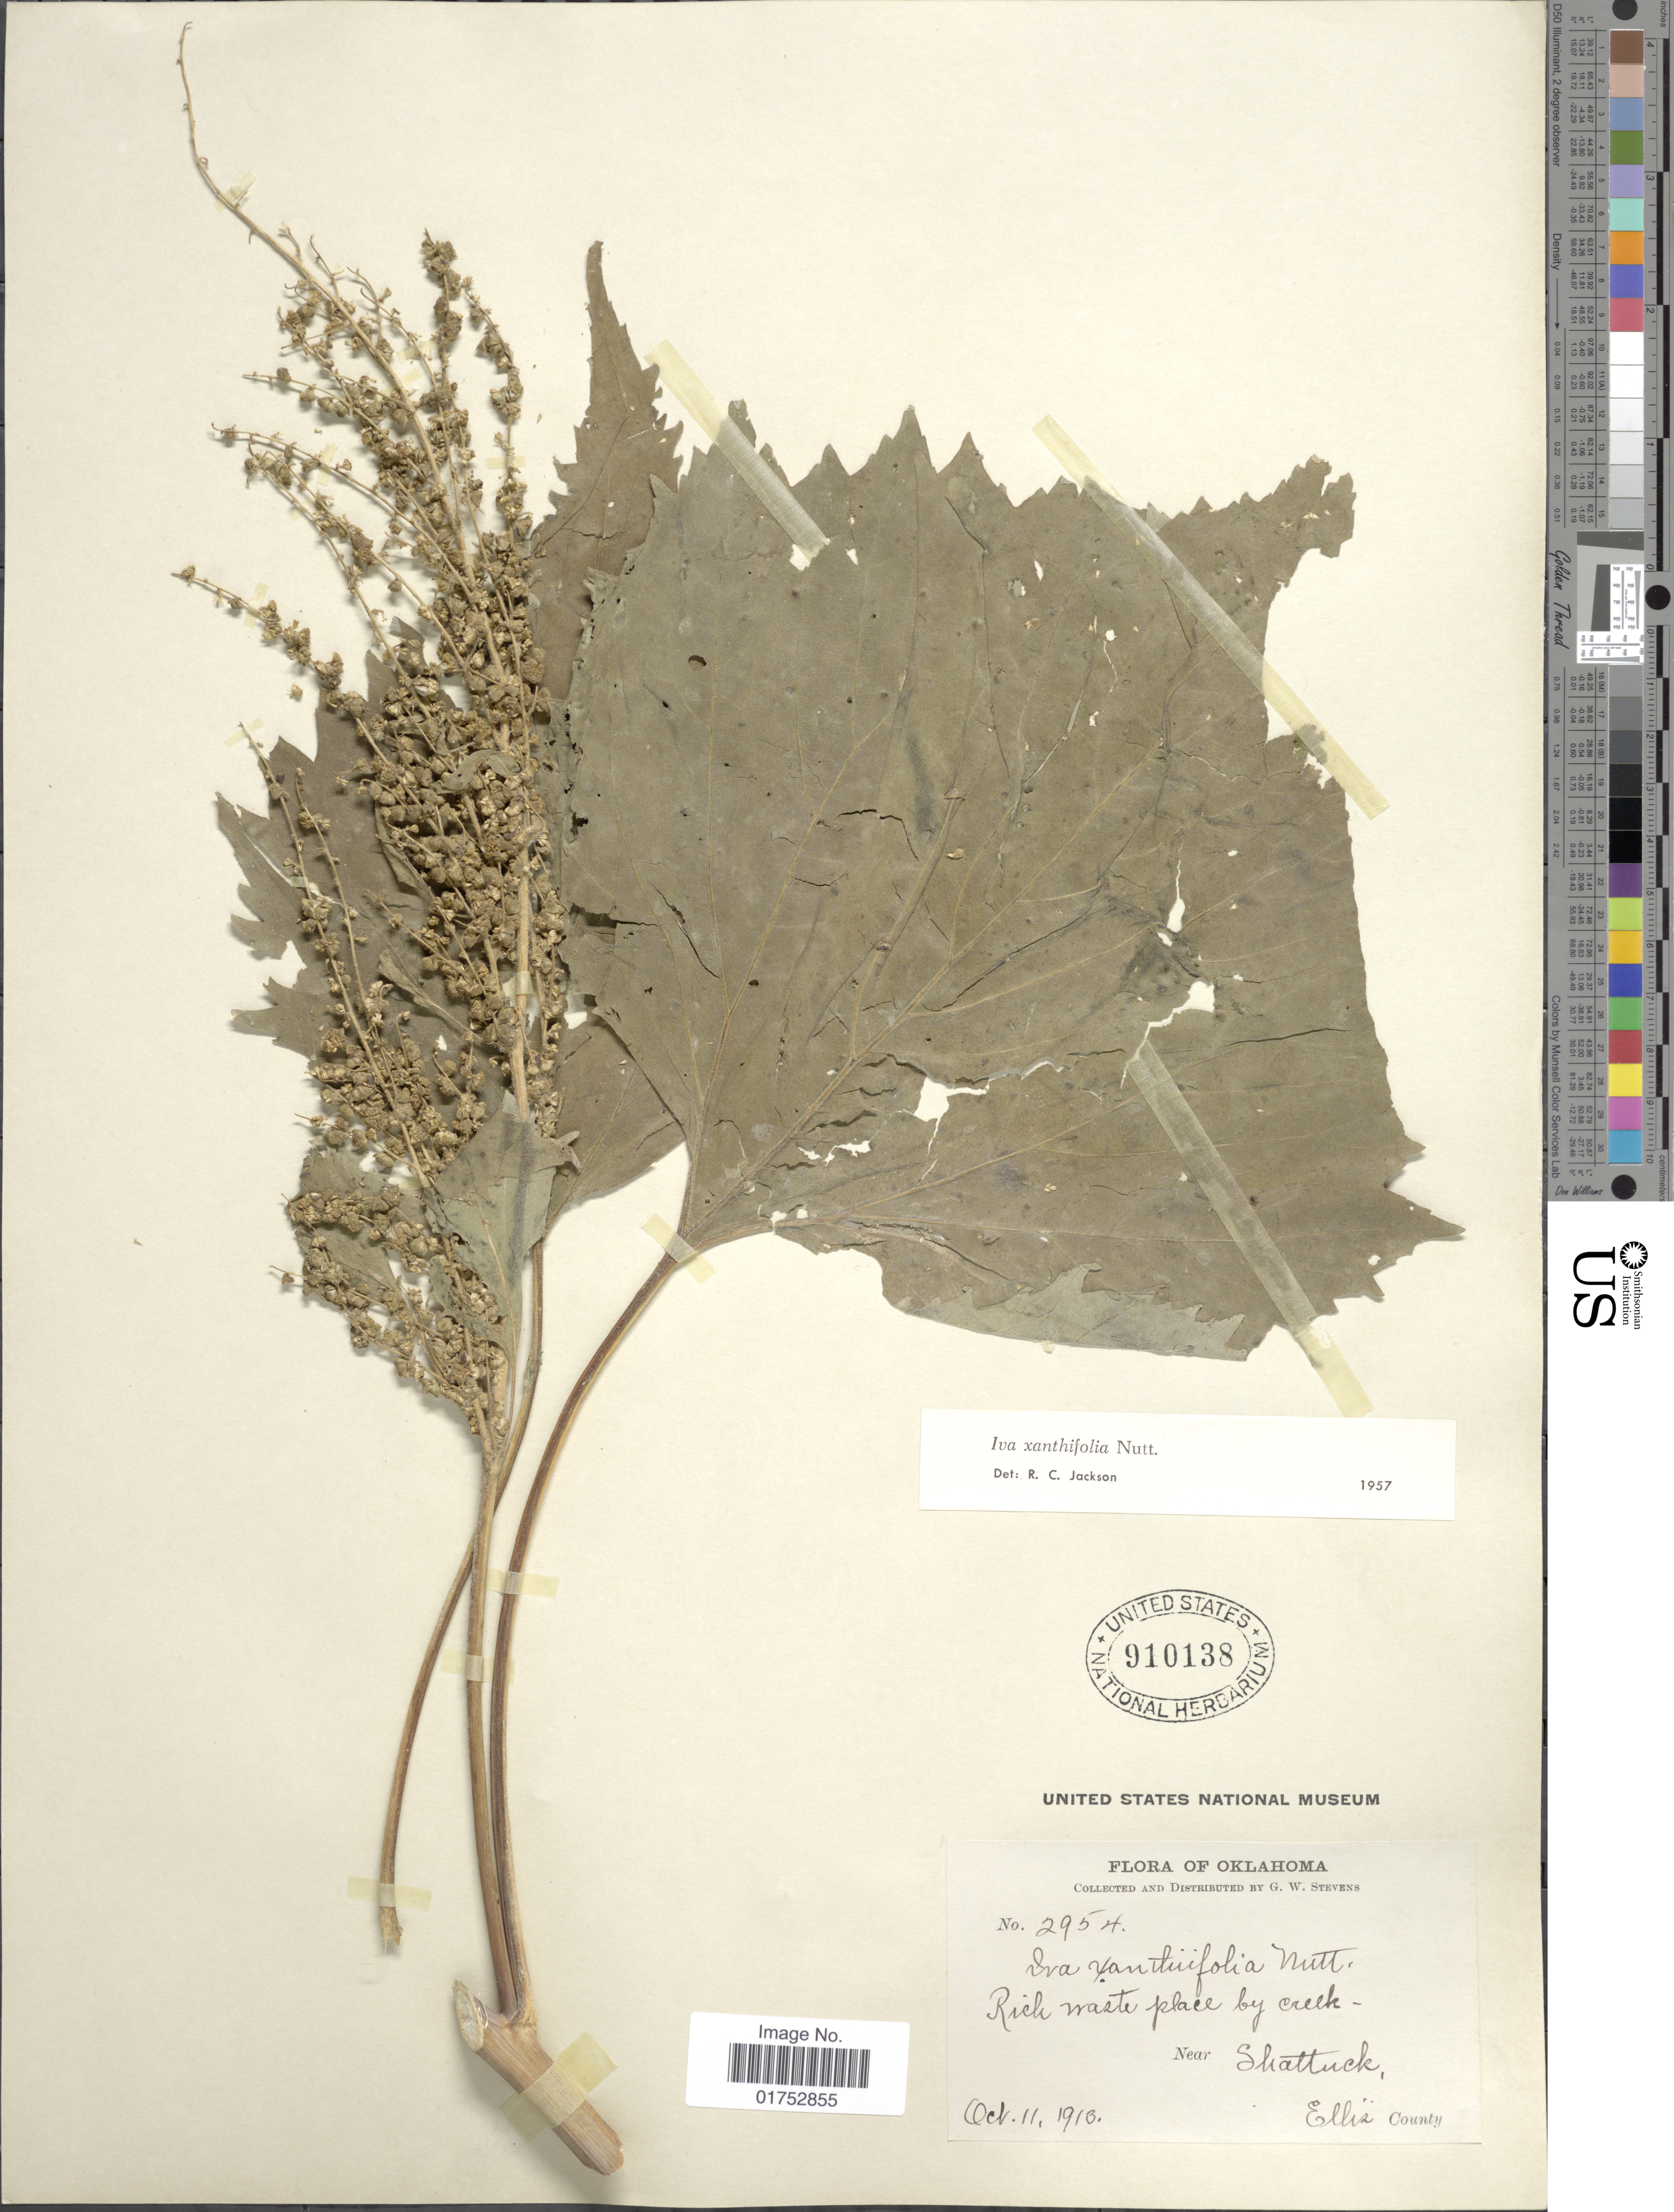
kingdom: Plantae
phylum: Tracheophyta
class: Magnoliopsida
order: Asterales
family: Asteraceae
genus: Iva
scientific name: Iva xanthifolia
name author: Nutt.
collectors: G. W. Stevens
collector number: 2954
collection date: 1913-10-11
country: United States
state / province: Oklahoma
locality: Rich waste place by creek. Near Shattuck, Ellis County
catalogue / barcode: US 910138